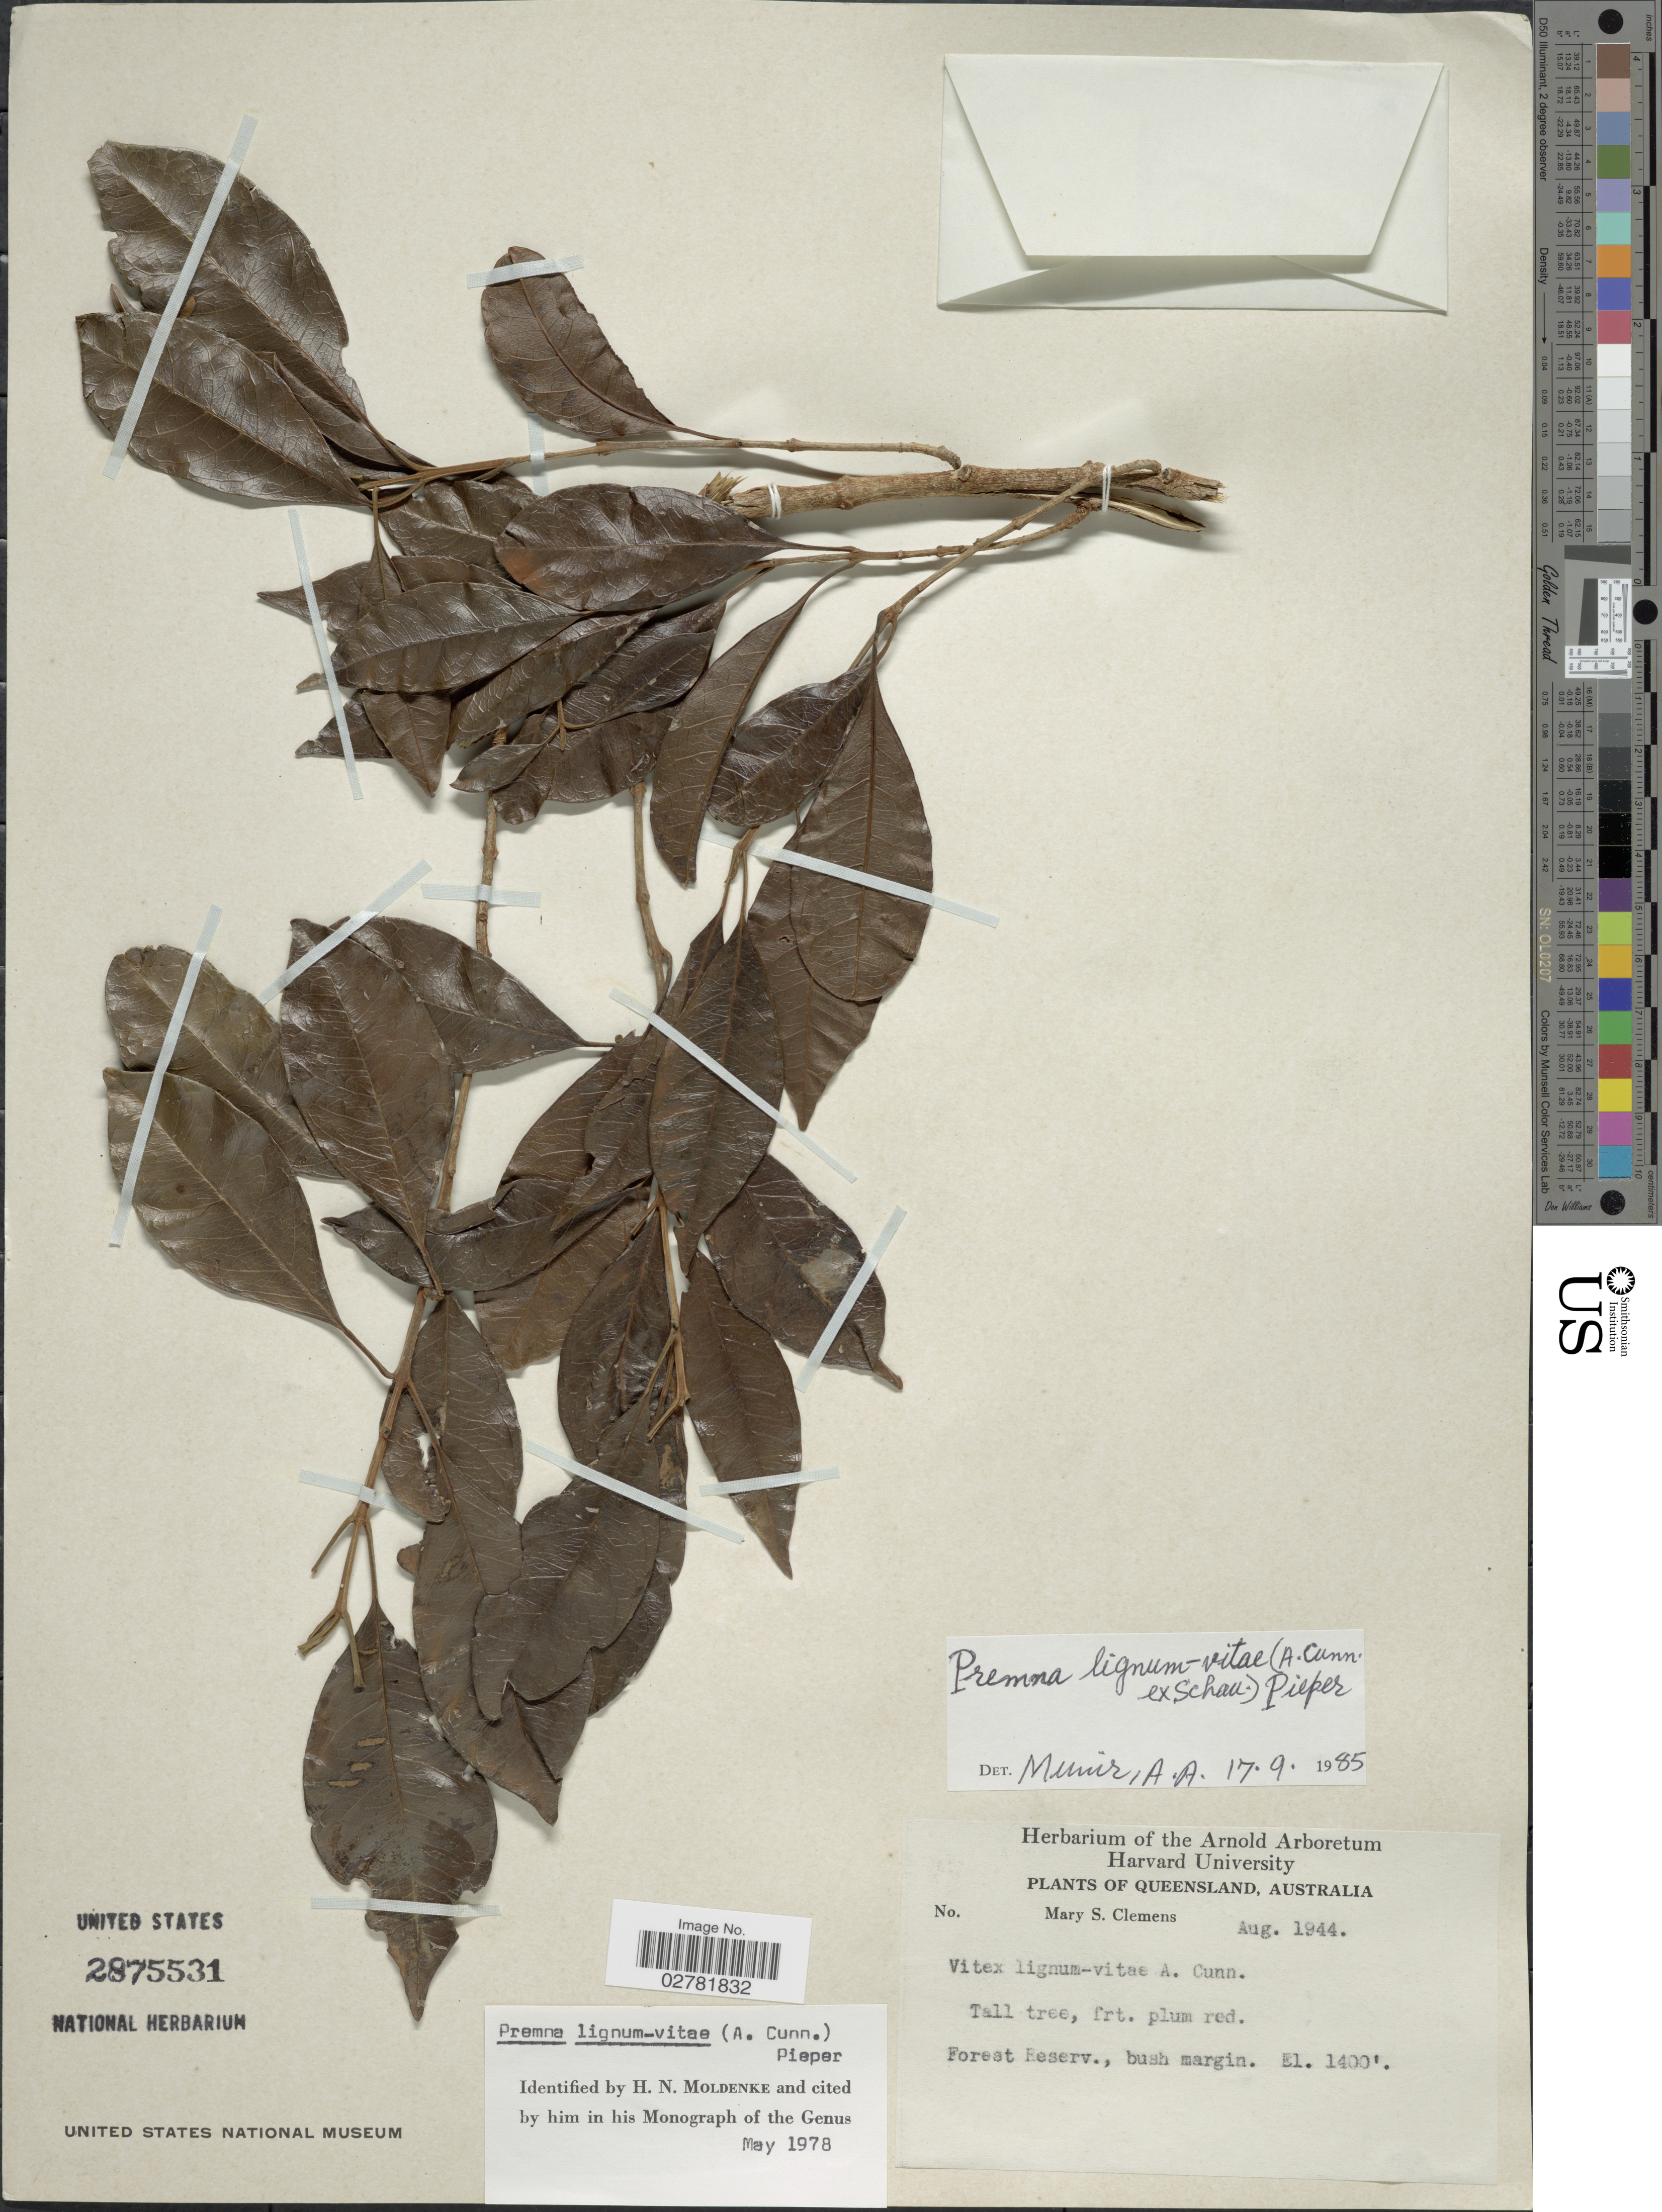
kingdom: Plantae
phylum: Tracheophyta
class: Magnoliopsida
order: Lamiales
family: Lamiaceae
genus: Vitex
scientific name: Vitex lignum-vitae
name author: A. Cunn. ex Schauer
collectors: M. S. Clemens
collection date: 1944-08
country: Australia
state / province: Queensland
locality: Forest Reserv.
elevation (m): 427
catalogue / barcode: US 2875531